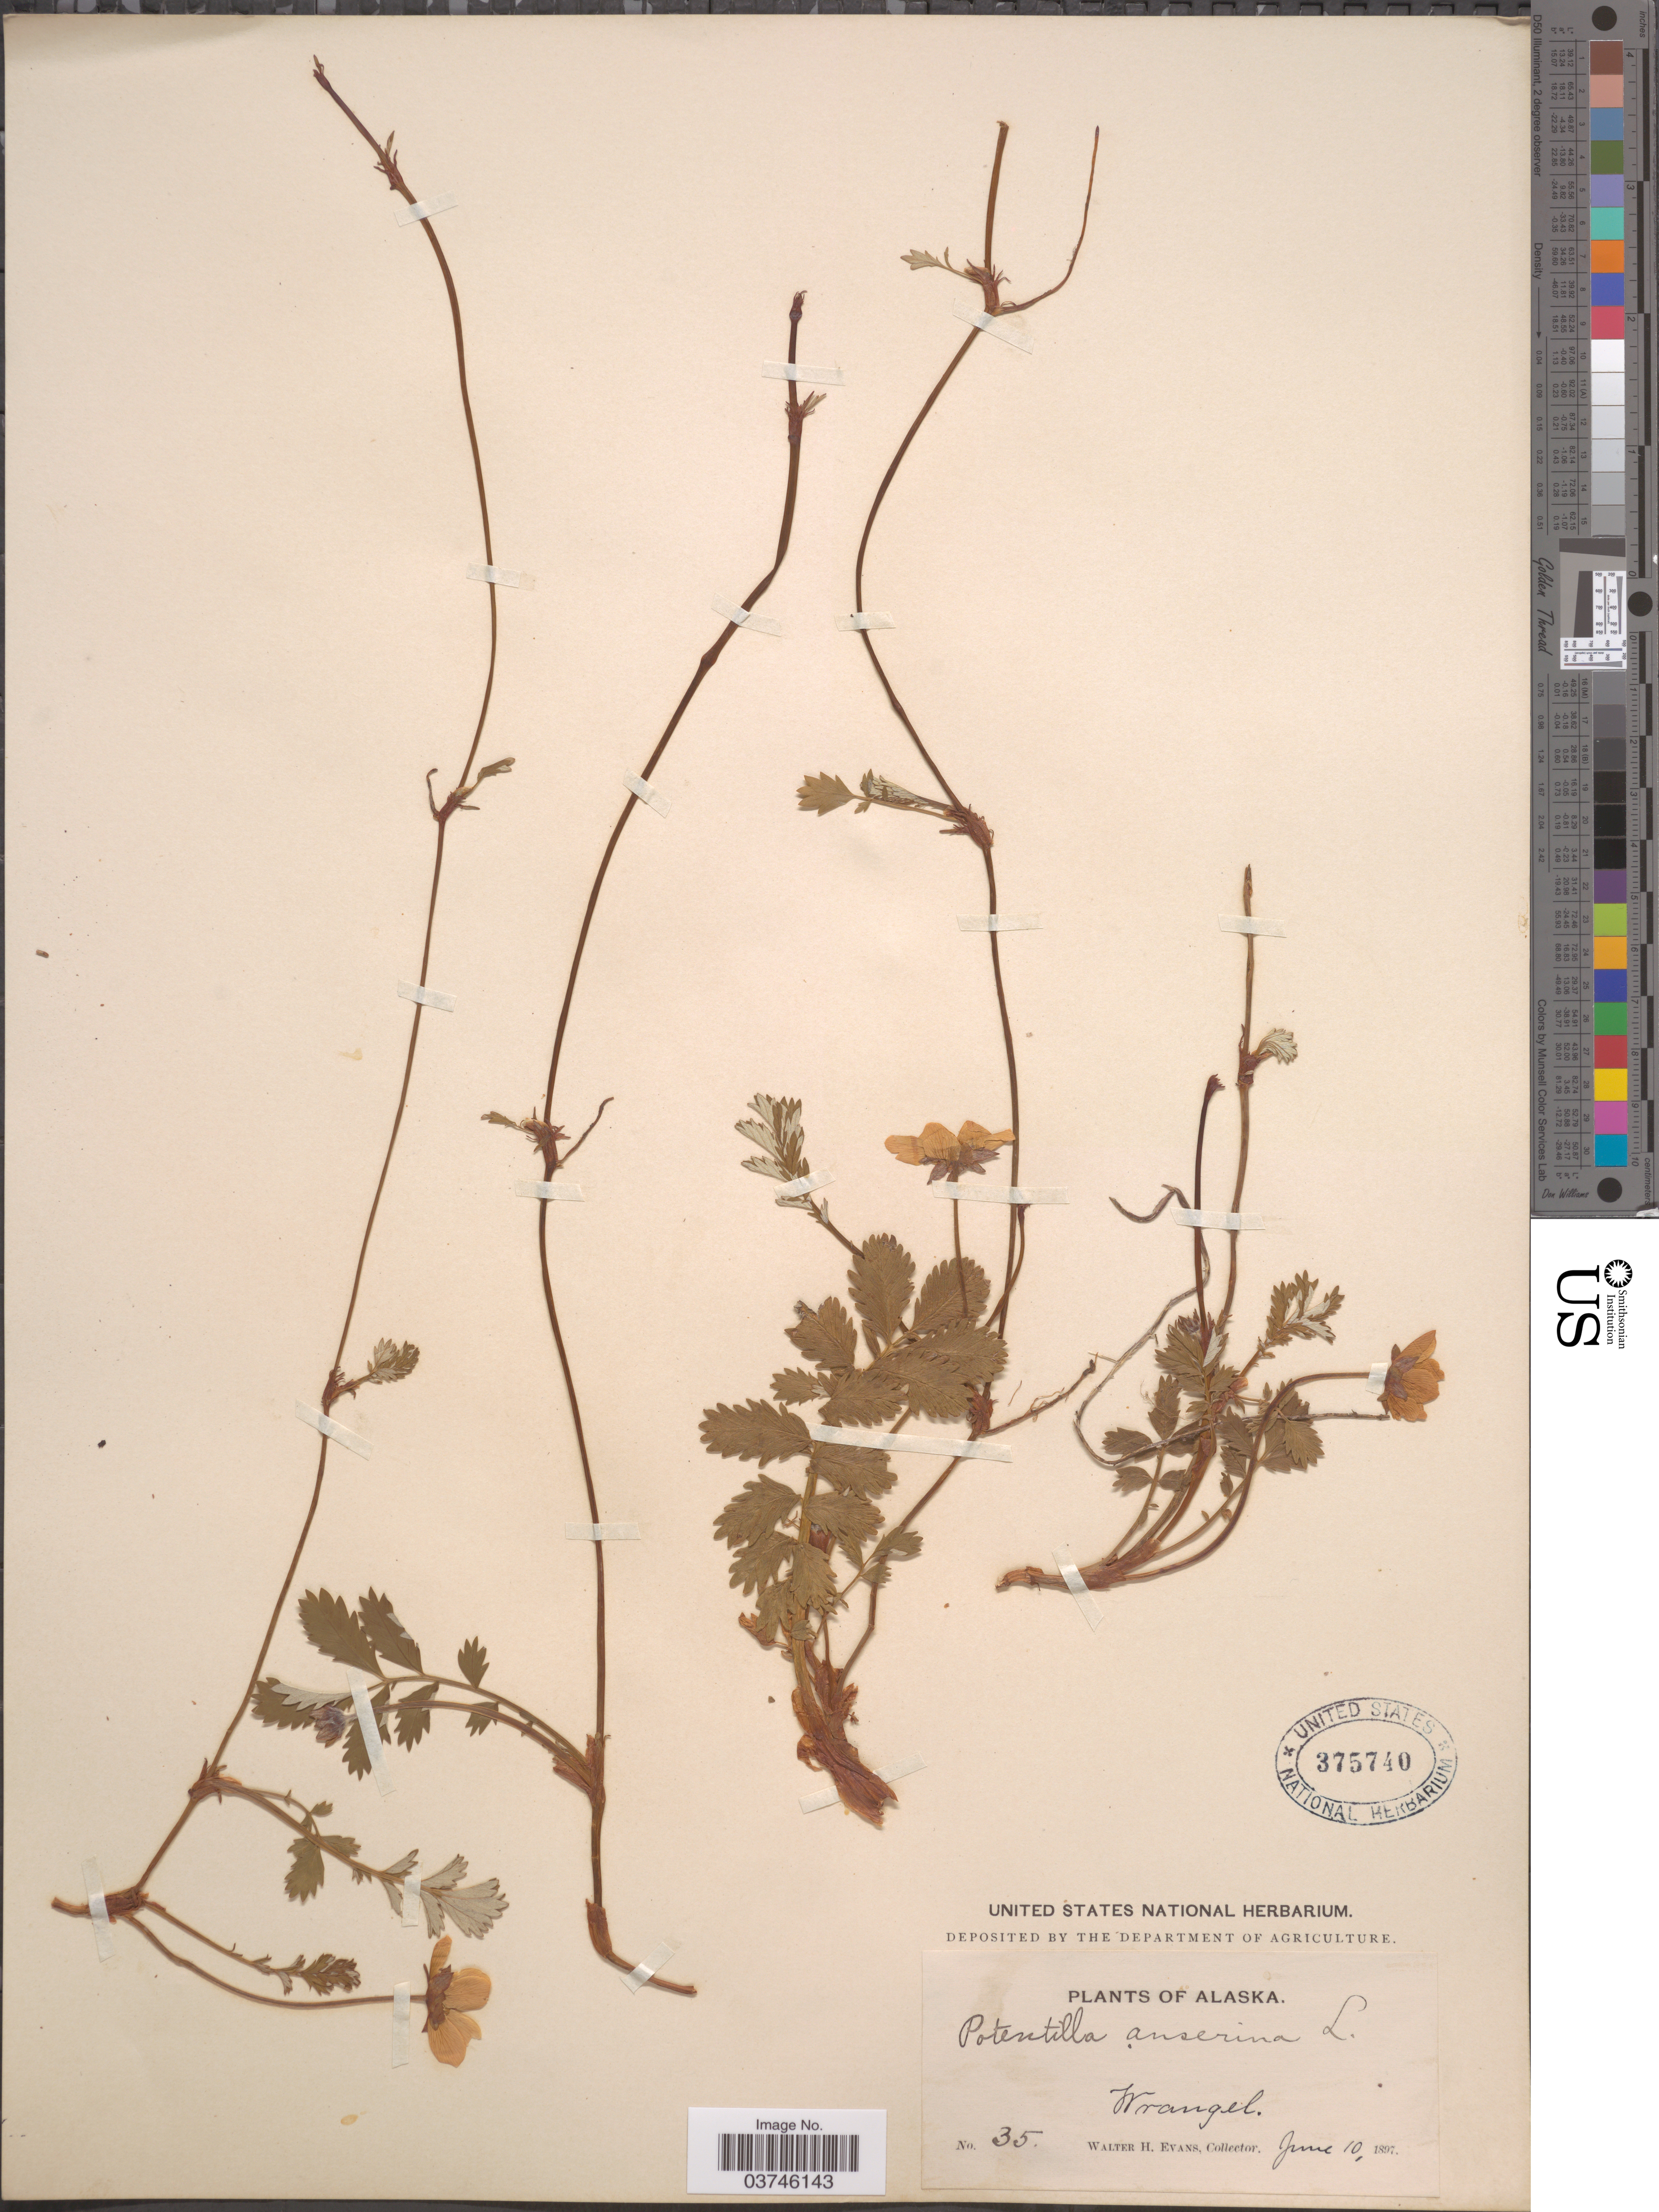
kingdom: Plantae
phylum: Tracheophyta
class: Magnoliopsida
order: Rosales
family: Rosaceae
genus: Argentina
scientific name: Argentina anserina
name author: (L.) Rydb.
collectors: W. H. Evans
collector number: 35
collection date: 1897-06-10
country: United States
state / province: Alaska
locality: Wrangell.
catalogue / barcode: US 375740